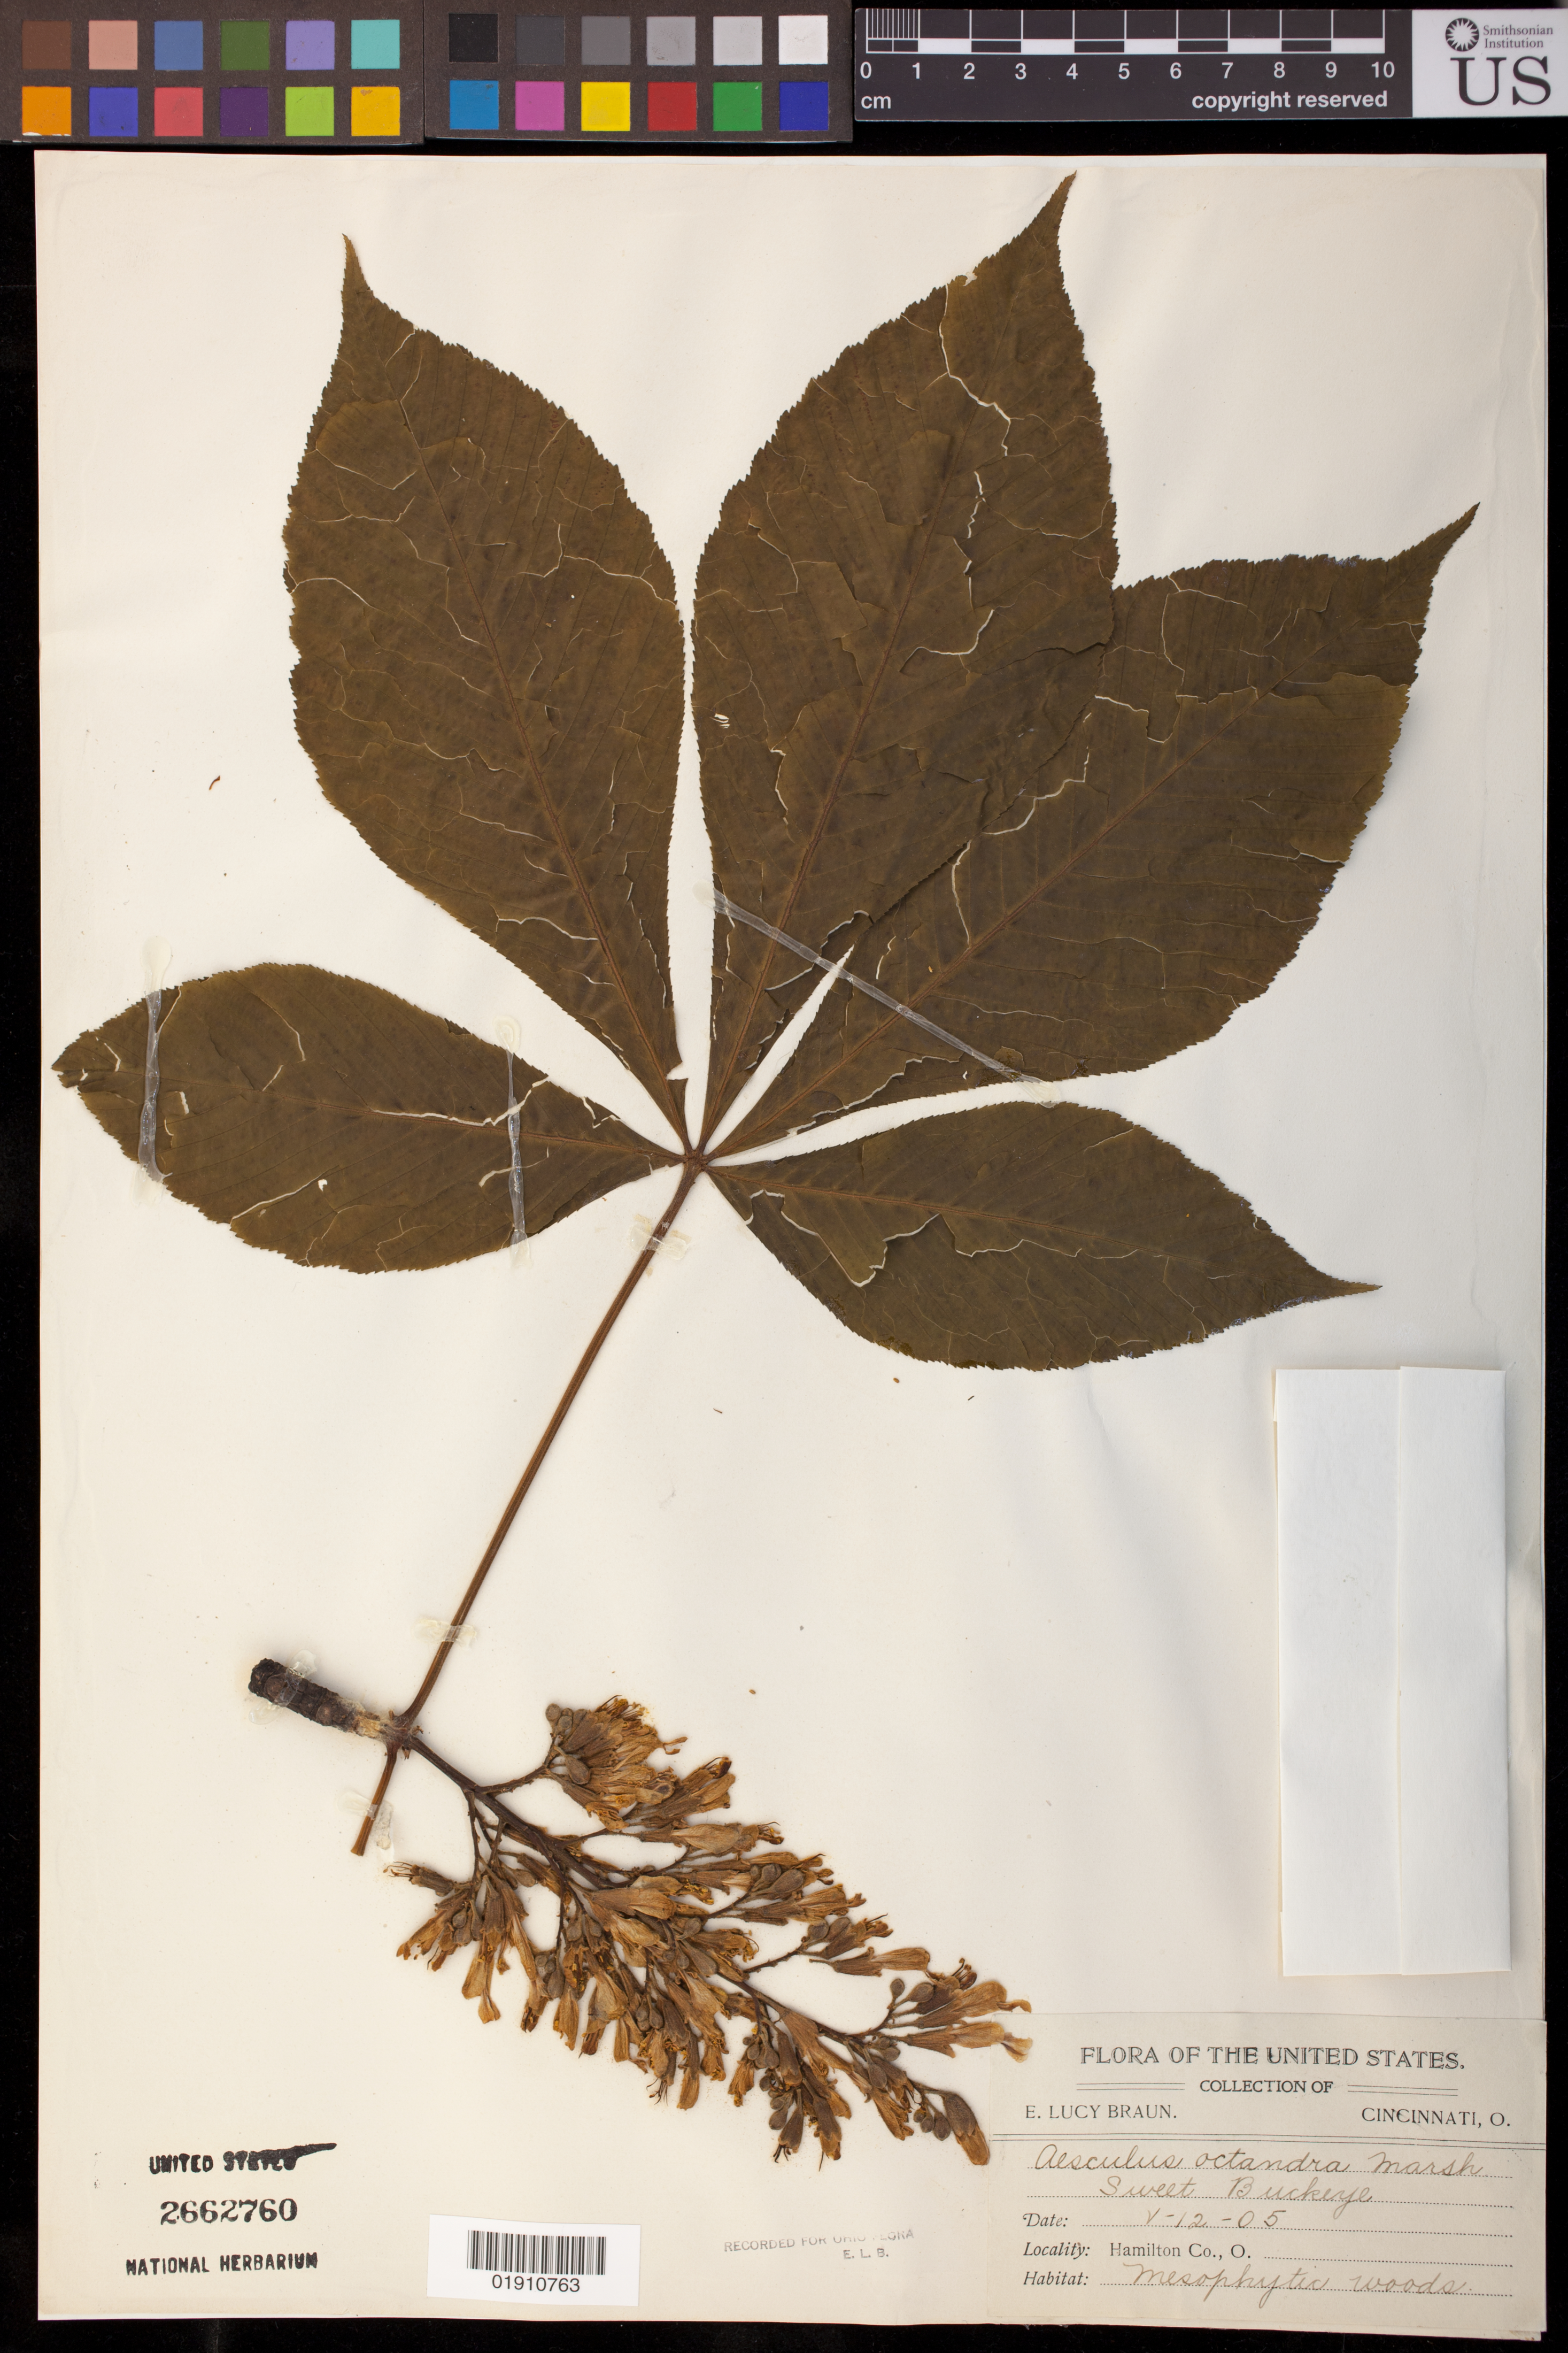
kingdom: Plantae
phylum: Tracheophyta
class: Magnoliopsida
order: Sapindales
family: Sapindaceae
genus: Aesculus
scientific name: Aesculus octandra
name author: Marshall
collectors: E. L. Braun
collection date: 1905-05-12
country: United States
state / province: Ohio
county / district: Hamilton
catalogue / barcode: US 2662760